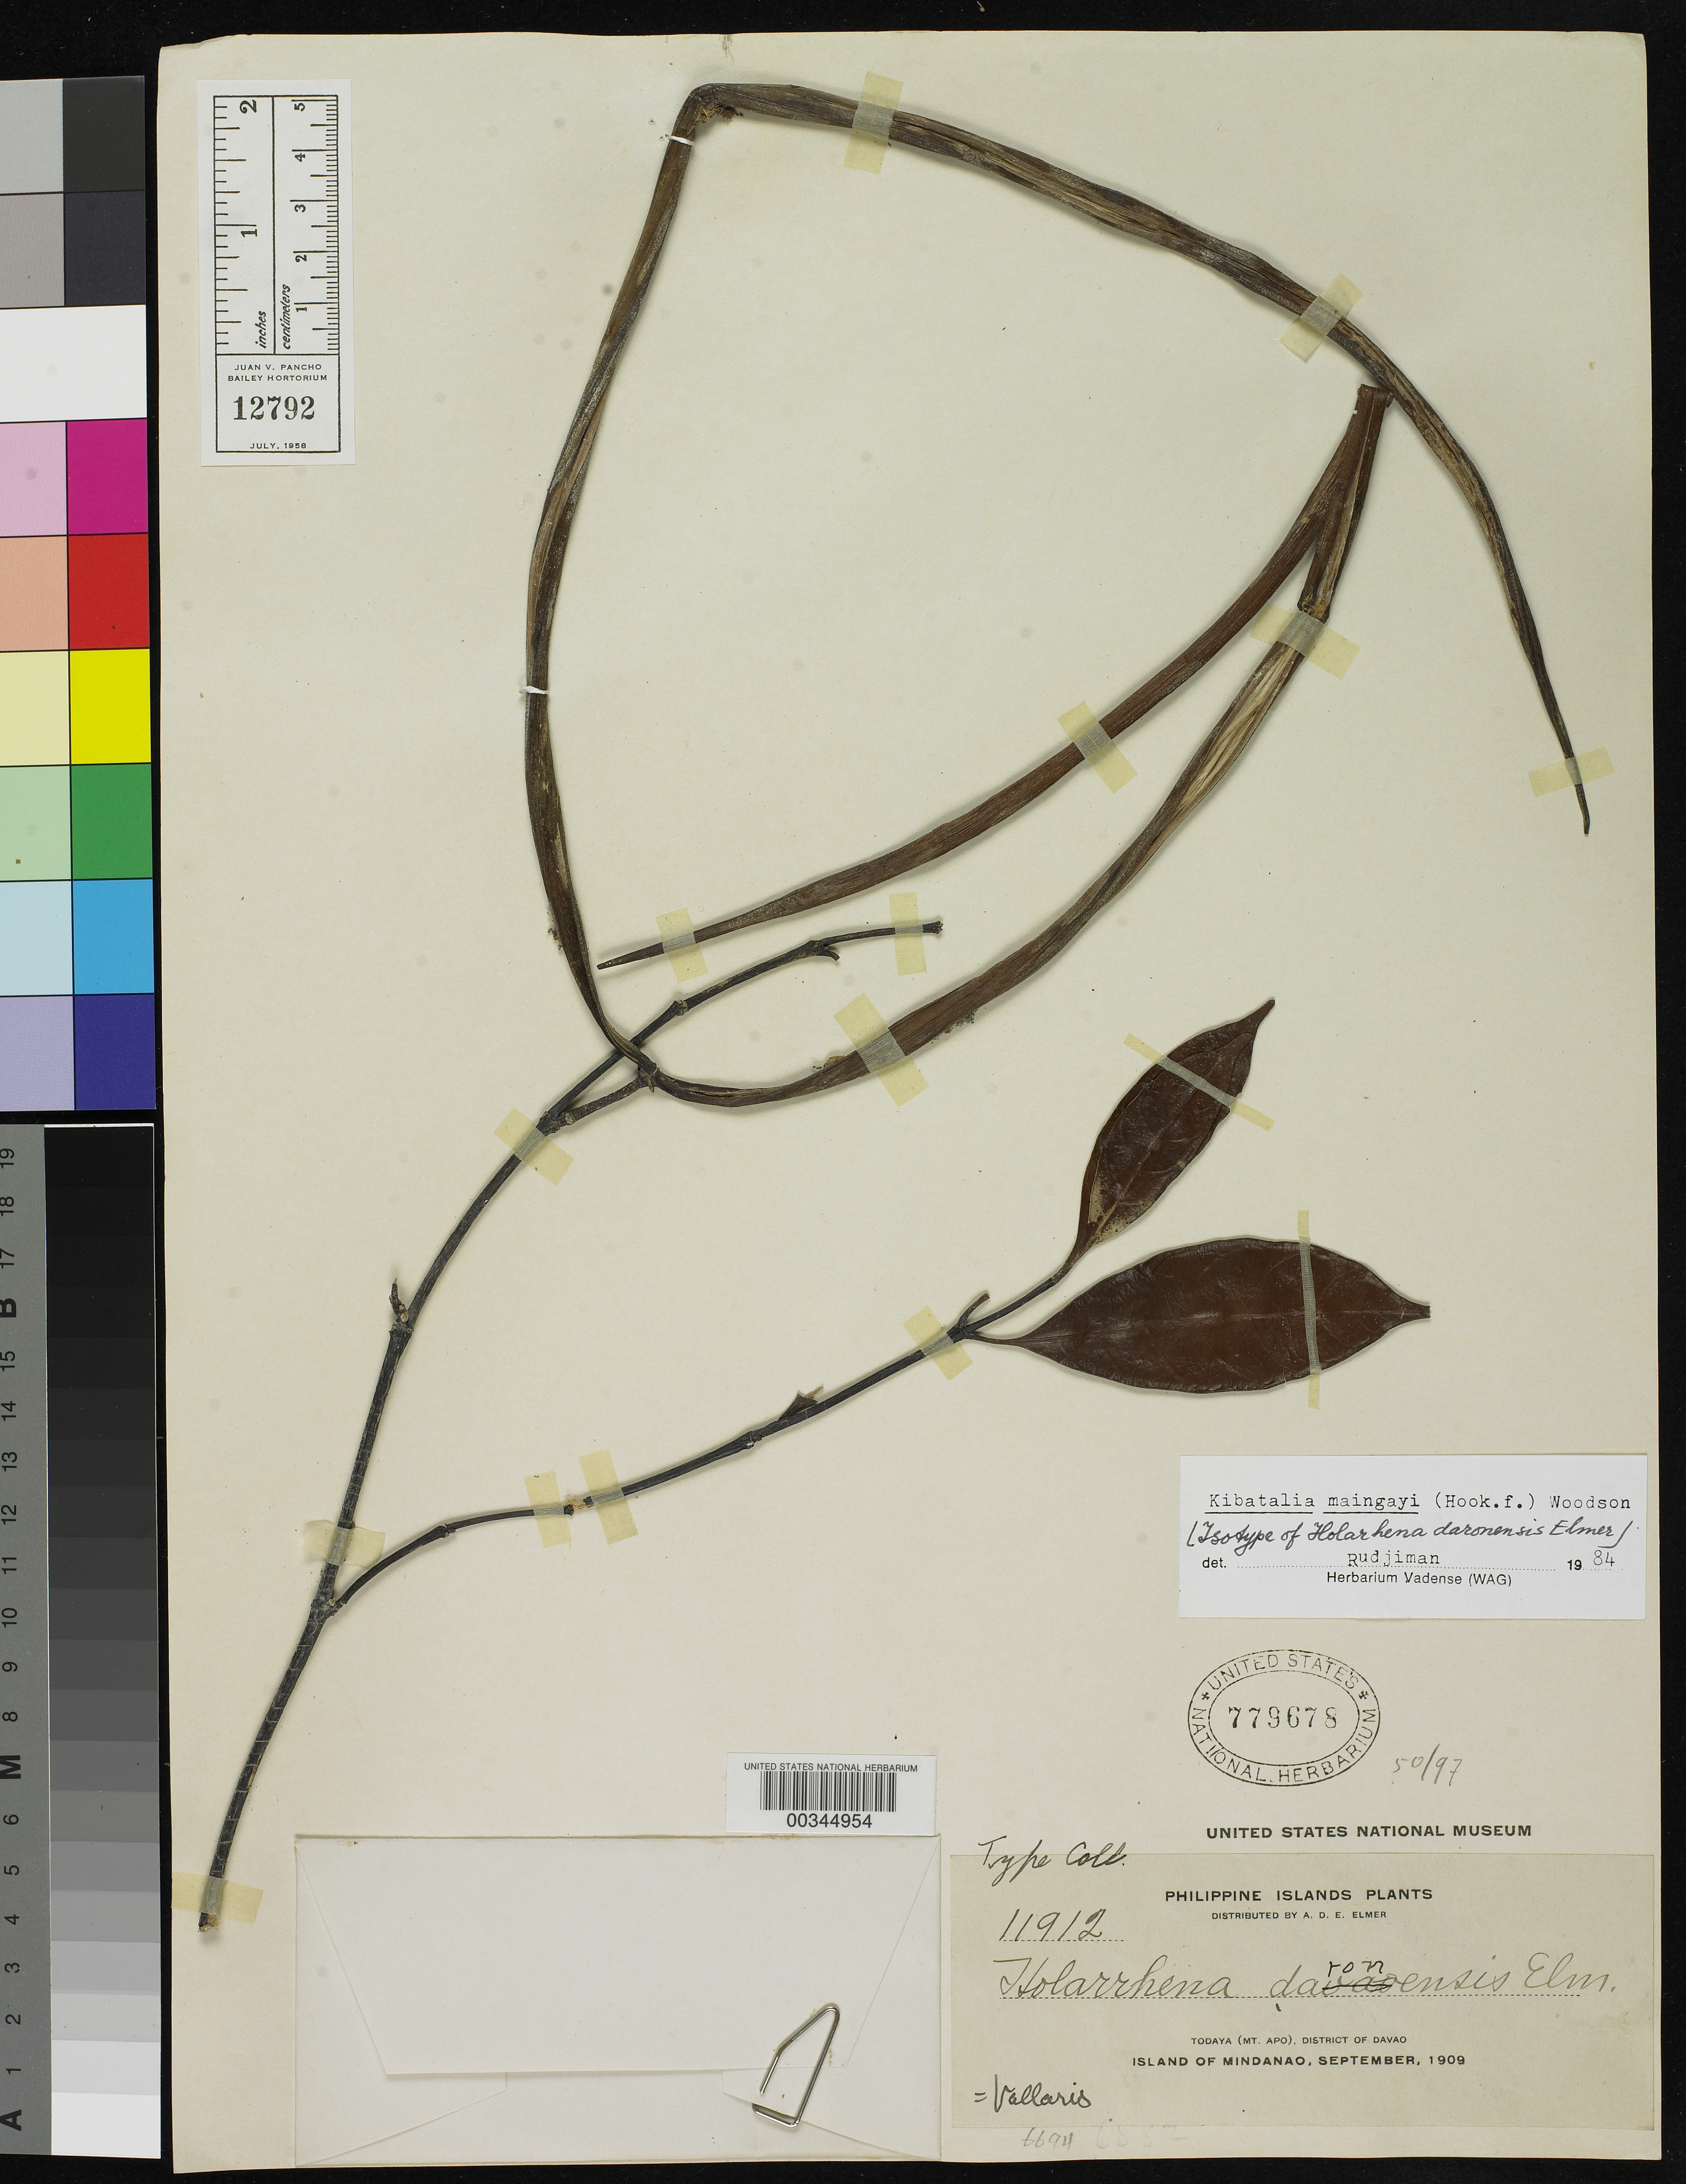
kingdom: Plantae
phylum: Tracheophyta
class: Magnoliopsida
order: Gentianales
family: Apocynaceae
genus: Holarrhena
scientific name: Holarrhena daronensis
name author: Elmer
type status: Isotype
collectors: A. D. E. Elmer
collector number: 11912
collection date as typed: Sep 1909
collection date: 1909-09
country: Philippines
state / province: Davao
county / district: Davao del Sur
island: Mindanao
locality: Todaya (Mt. Apo).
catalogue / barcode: US 779678